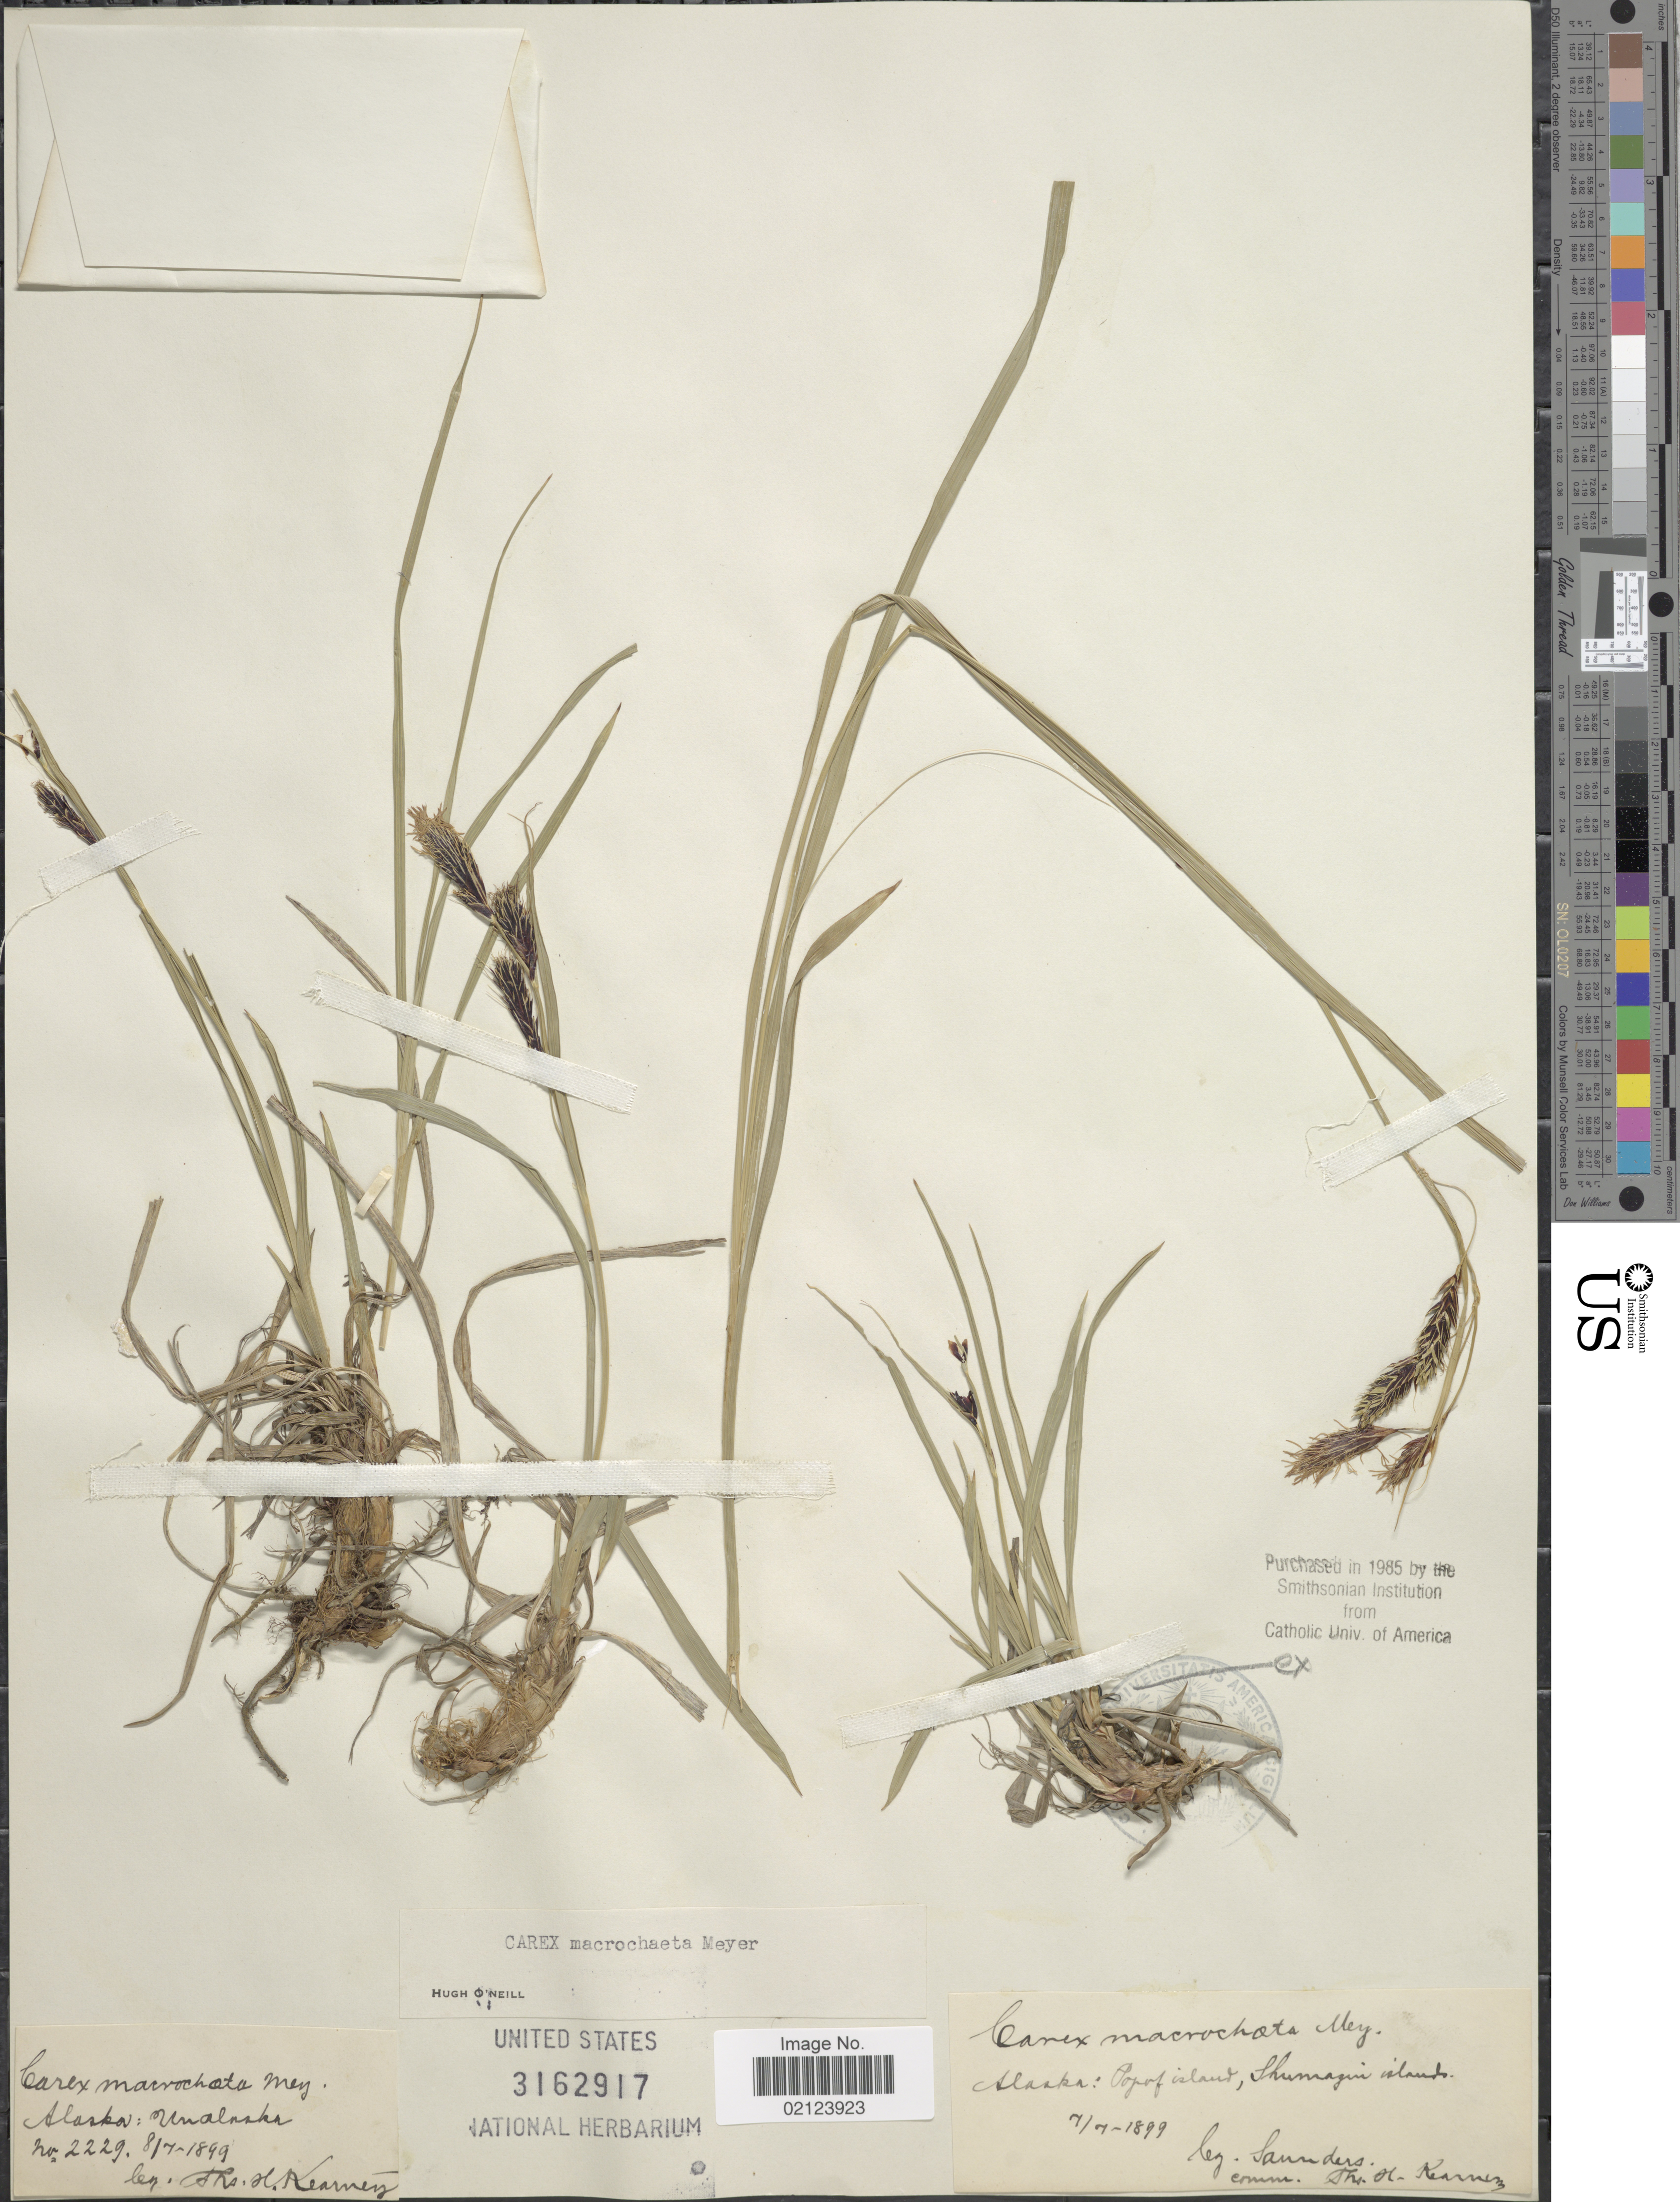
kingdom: Plantae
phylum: Tracheophyta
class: Liliopsida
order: Poales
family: Cyperaceae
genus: Carex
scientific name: Carex macrochaeta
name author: C.A. Mey.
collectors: -. Saunders & T. H. Kearney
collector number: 2229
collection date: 1899-07-07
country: United States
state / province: Alaska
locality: Popf island, Shumagui islands. Unalaska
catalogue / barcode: US 3162917